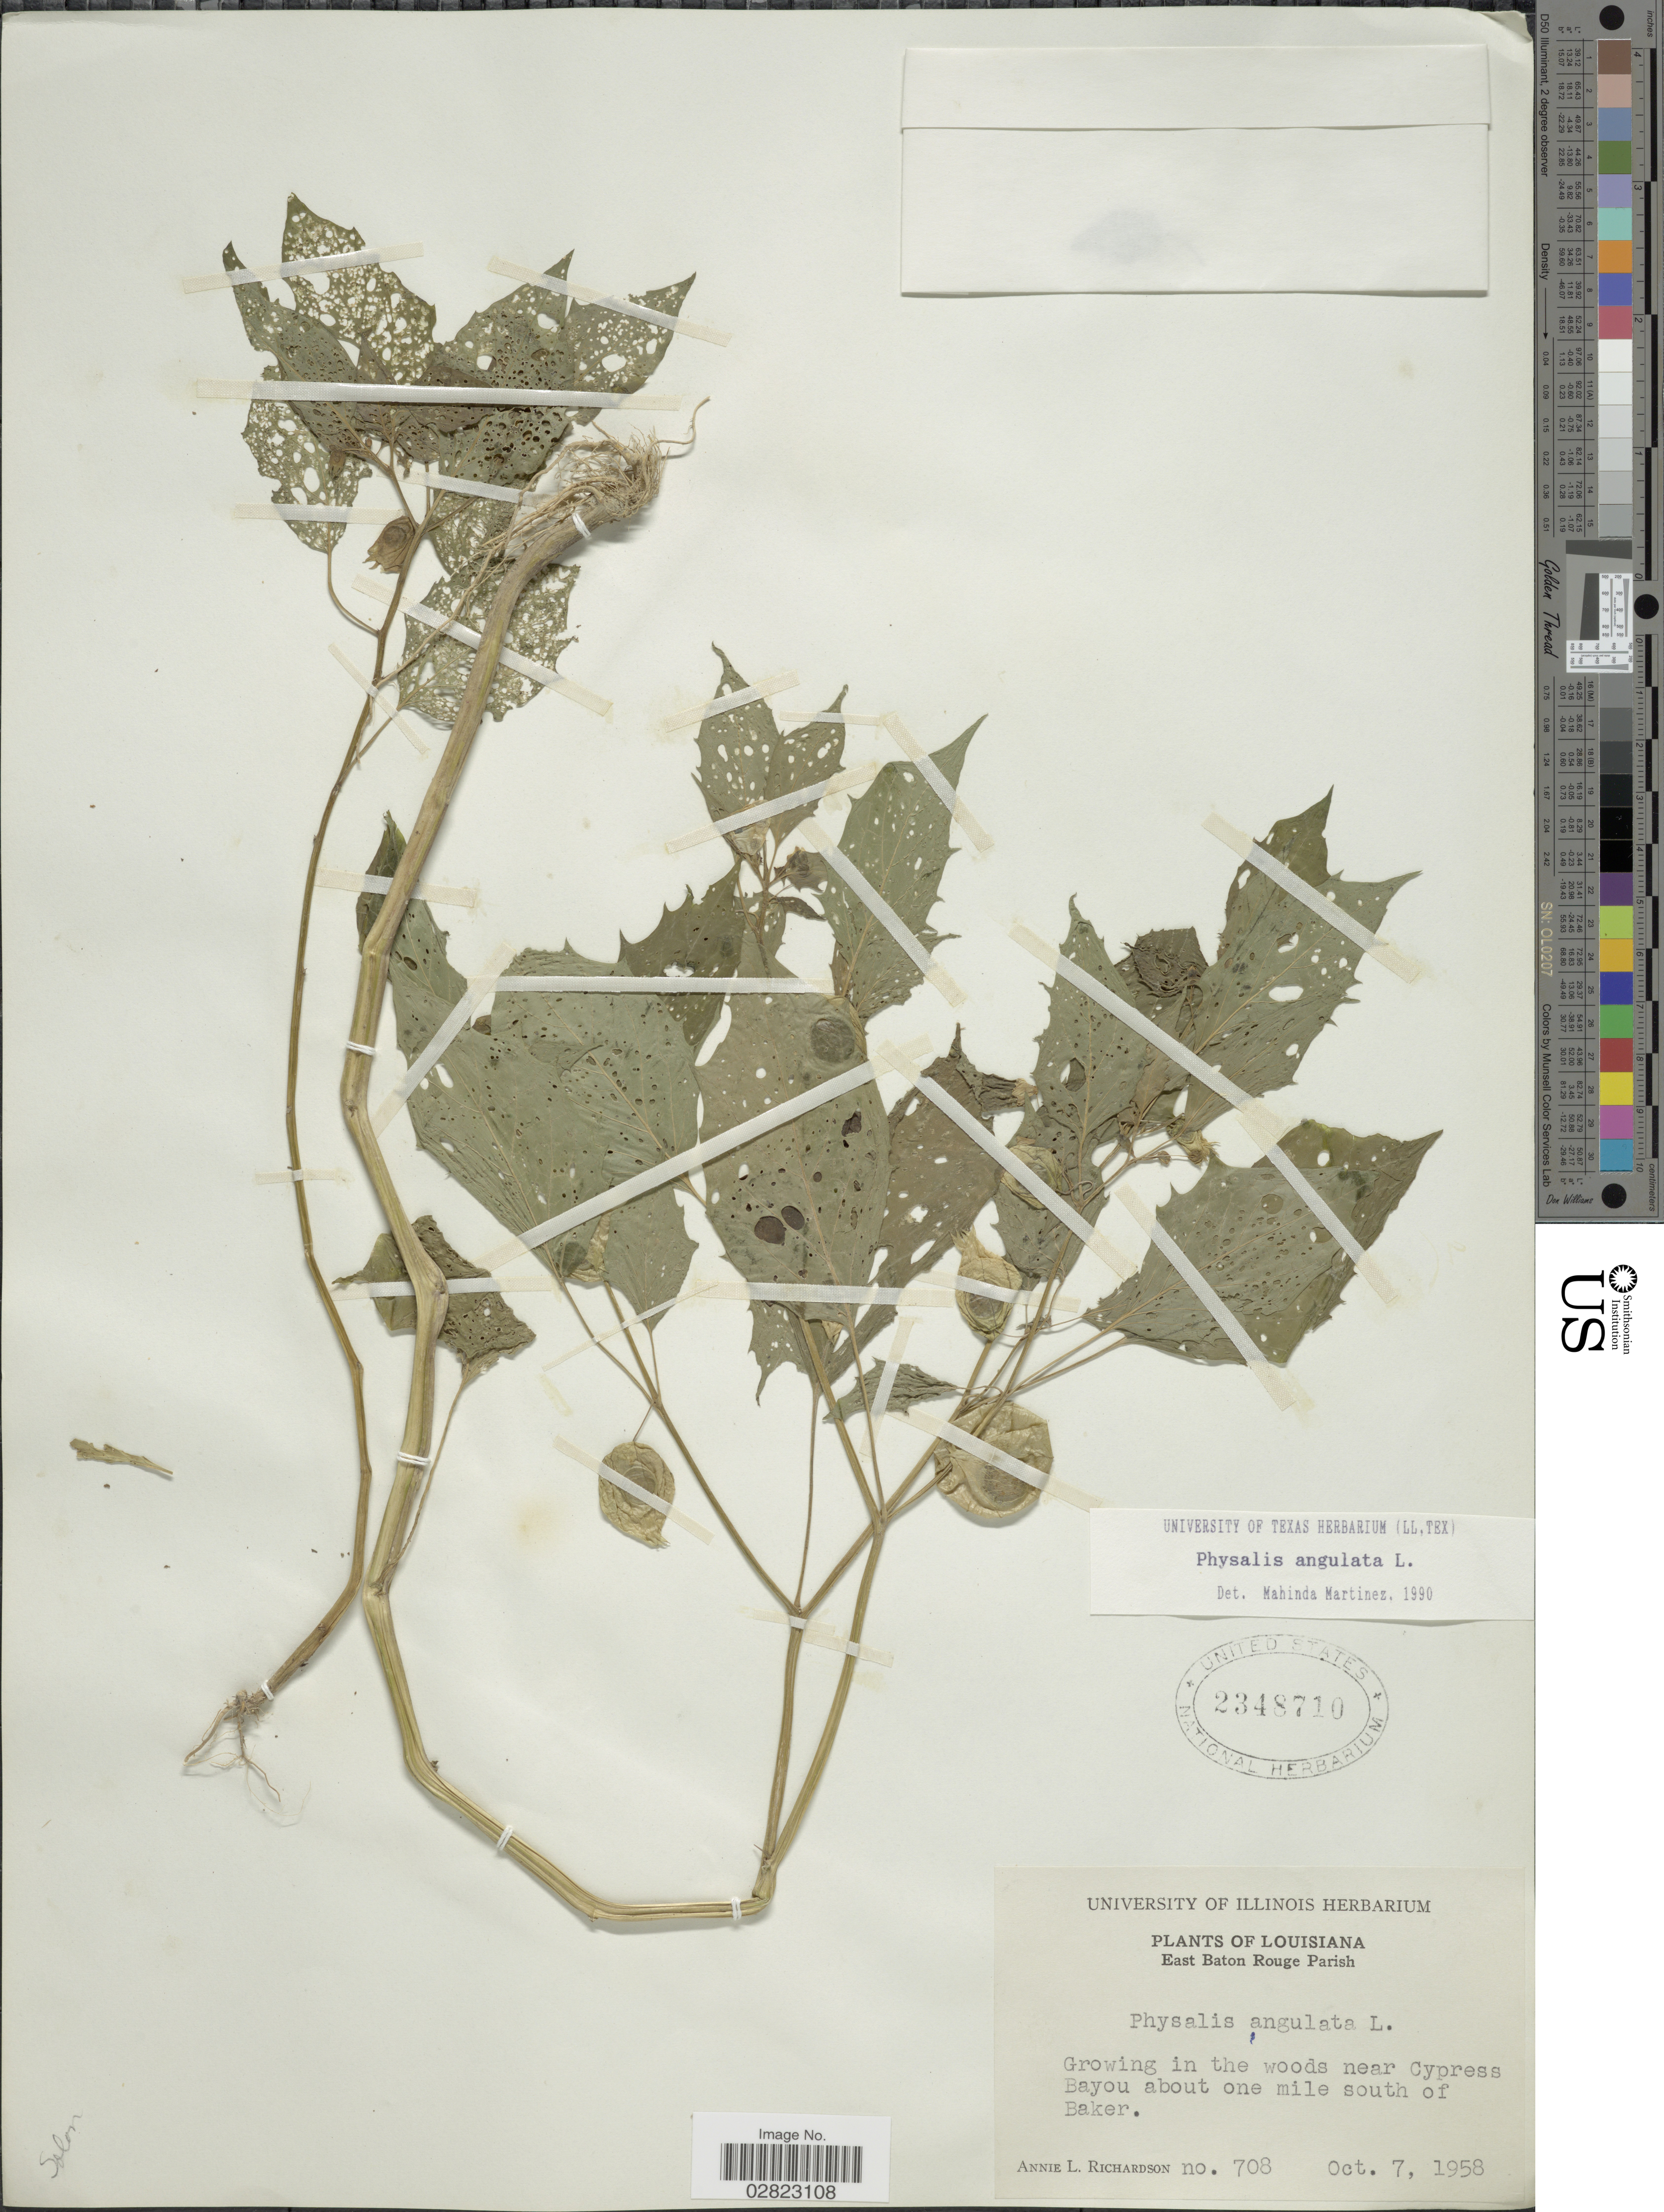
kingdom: Plantae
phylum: Tracheophyta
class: Magnoliopsida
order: Solanales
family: Solanaceae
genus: Physalis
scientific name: Physalis angulata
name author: L.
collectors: A. L. Richardson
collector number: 708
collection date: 1958-10-07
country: United States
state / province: Louisiana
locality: East Baton Rouge Parish. Growing in the woods near Cypress Bayou about one mile south of Baker.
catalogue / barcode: US 2348710